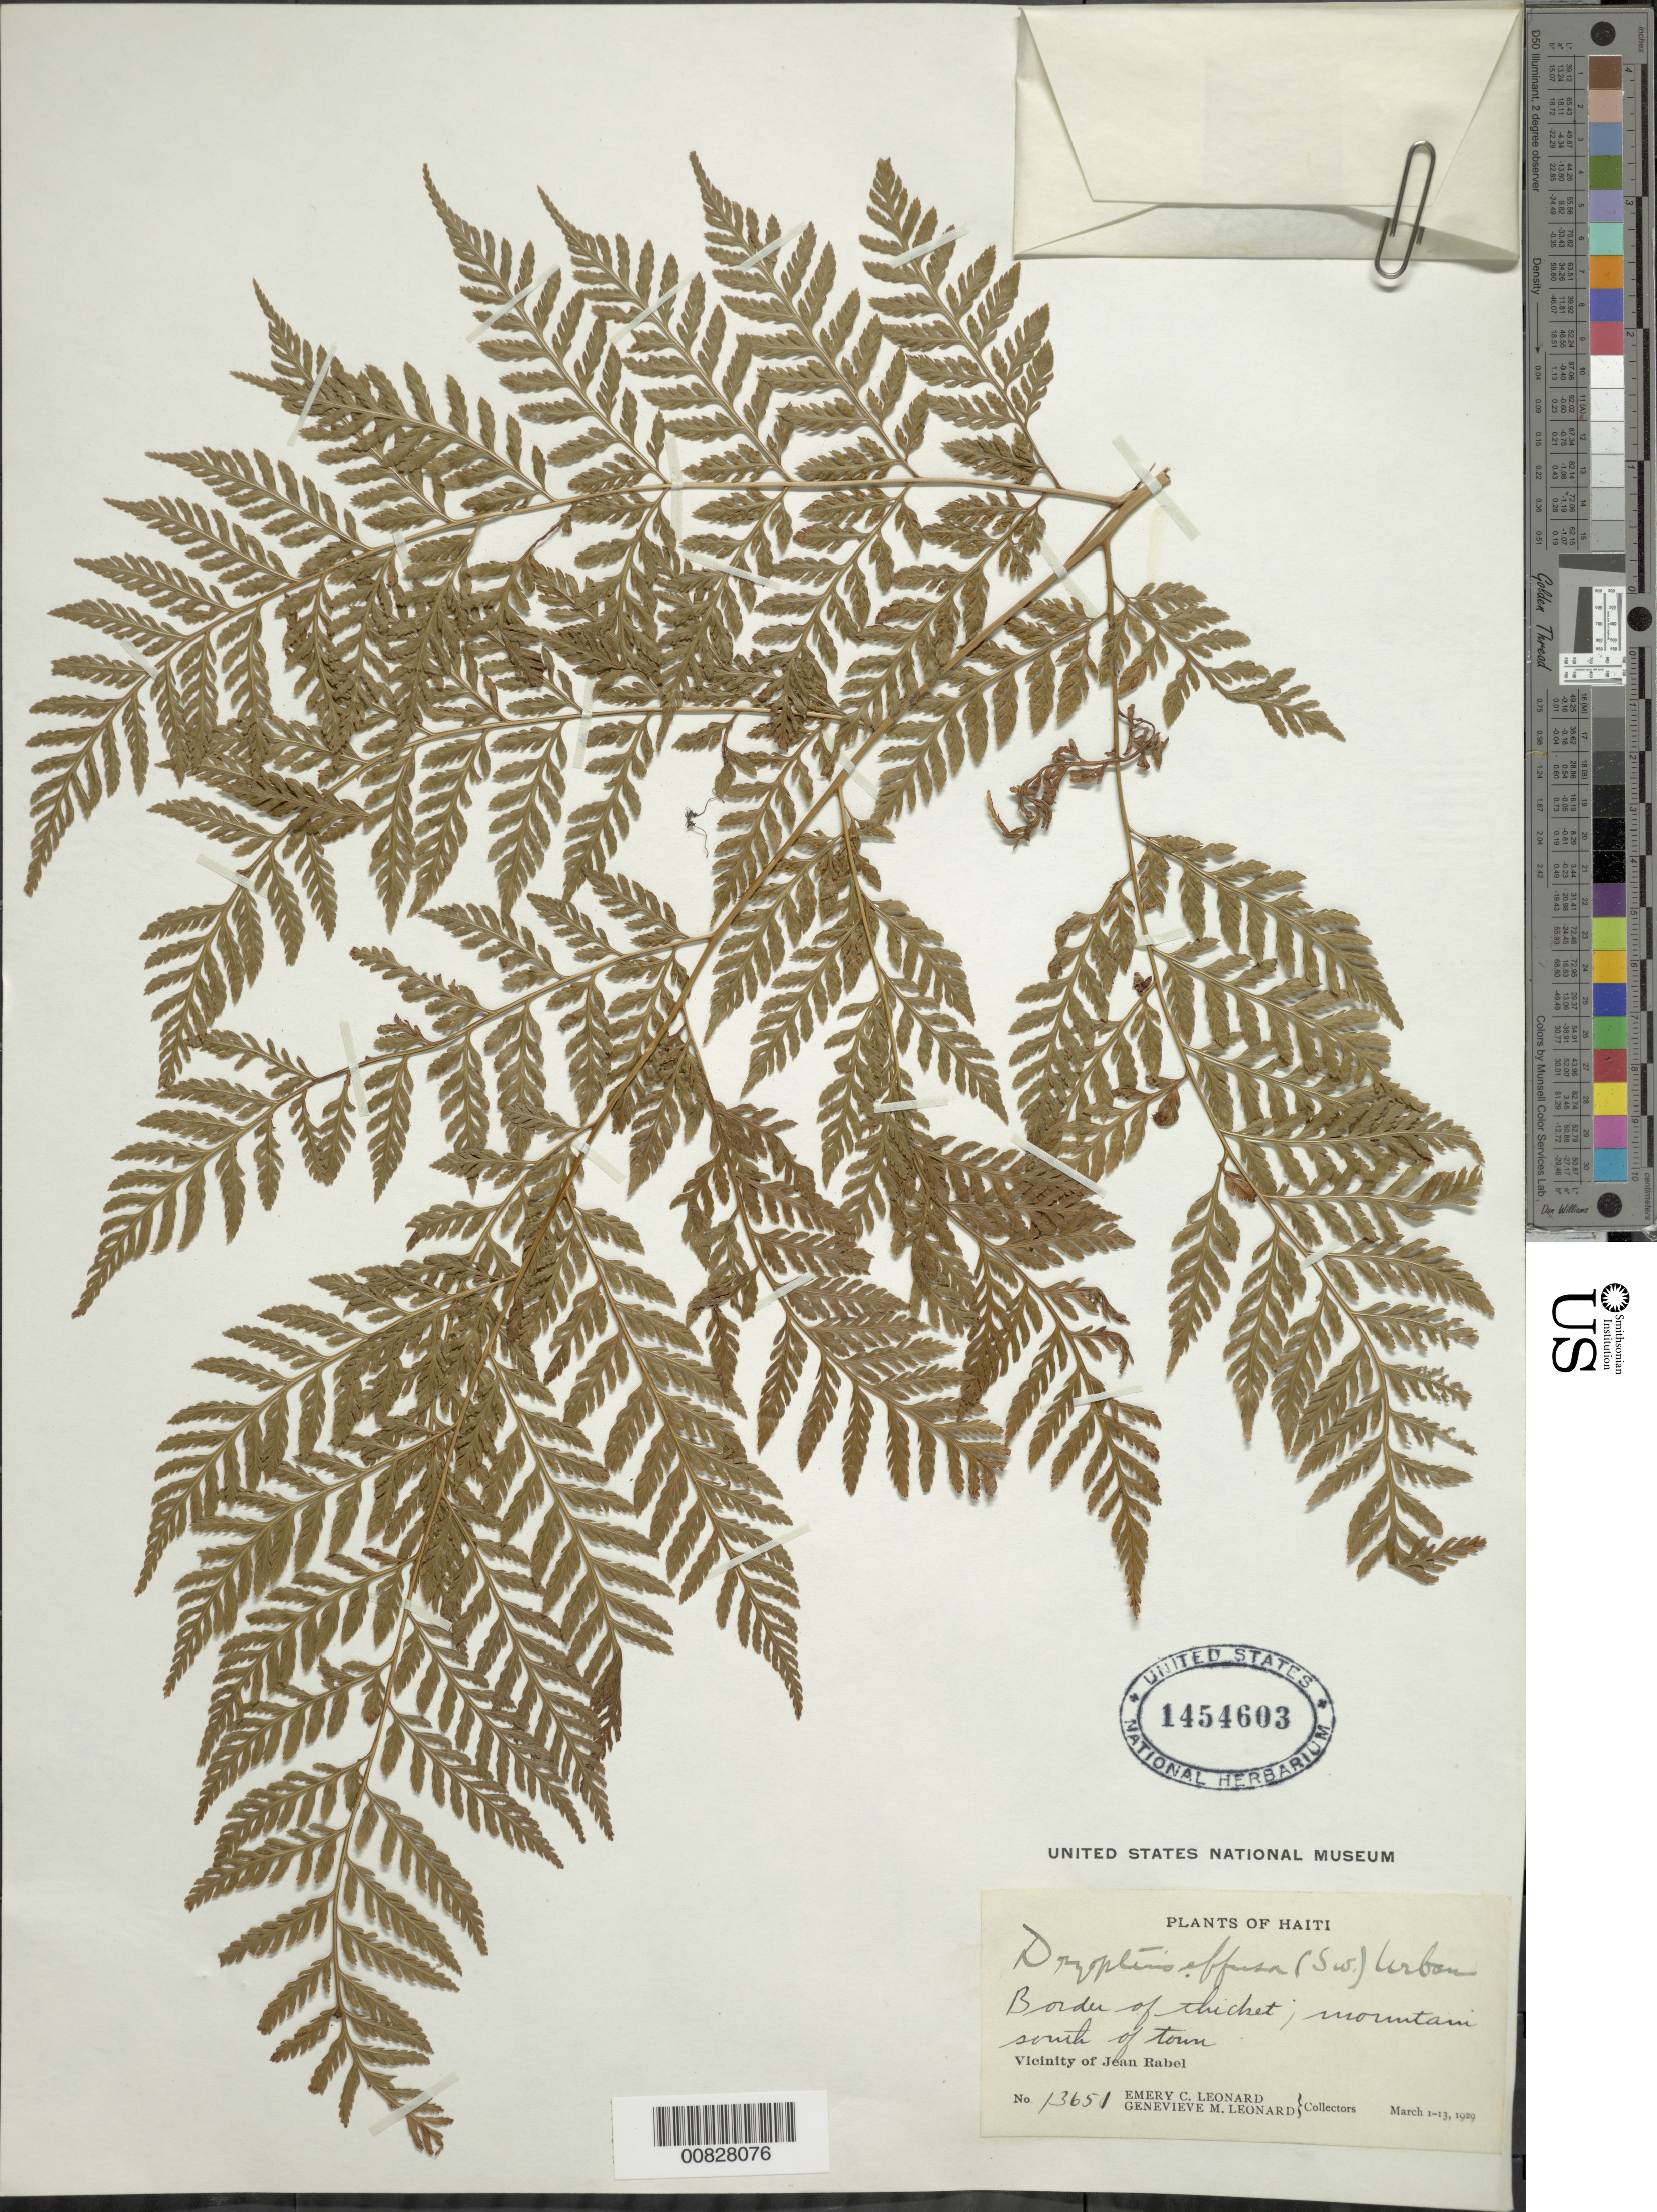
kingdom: Plantae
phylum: Tracheophyta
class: Polypodiopsida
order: Polypodiales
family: Dryopteridaceae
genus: Parapolystichum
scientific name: Parapolystichum effusum var. effusum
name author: (Sw.) Ching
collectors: E. C. Leonard & G. M. Leonard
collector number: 13651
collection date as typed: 01 Mar 1929 to 13 Mar 1929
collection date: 1929-03-01/1929-03-13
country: Haiti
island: Hispaniola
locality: Jean Rabel, S of town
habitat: Border of mountain thicket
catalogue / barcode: US 1454603